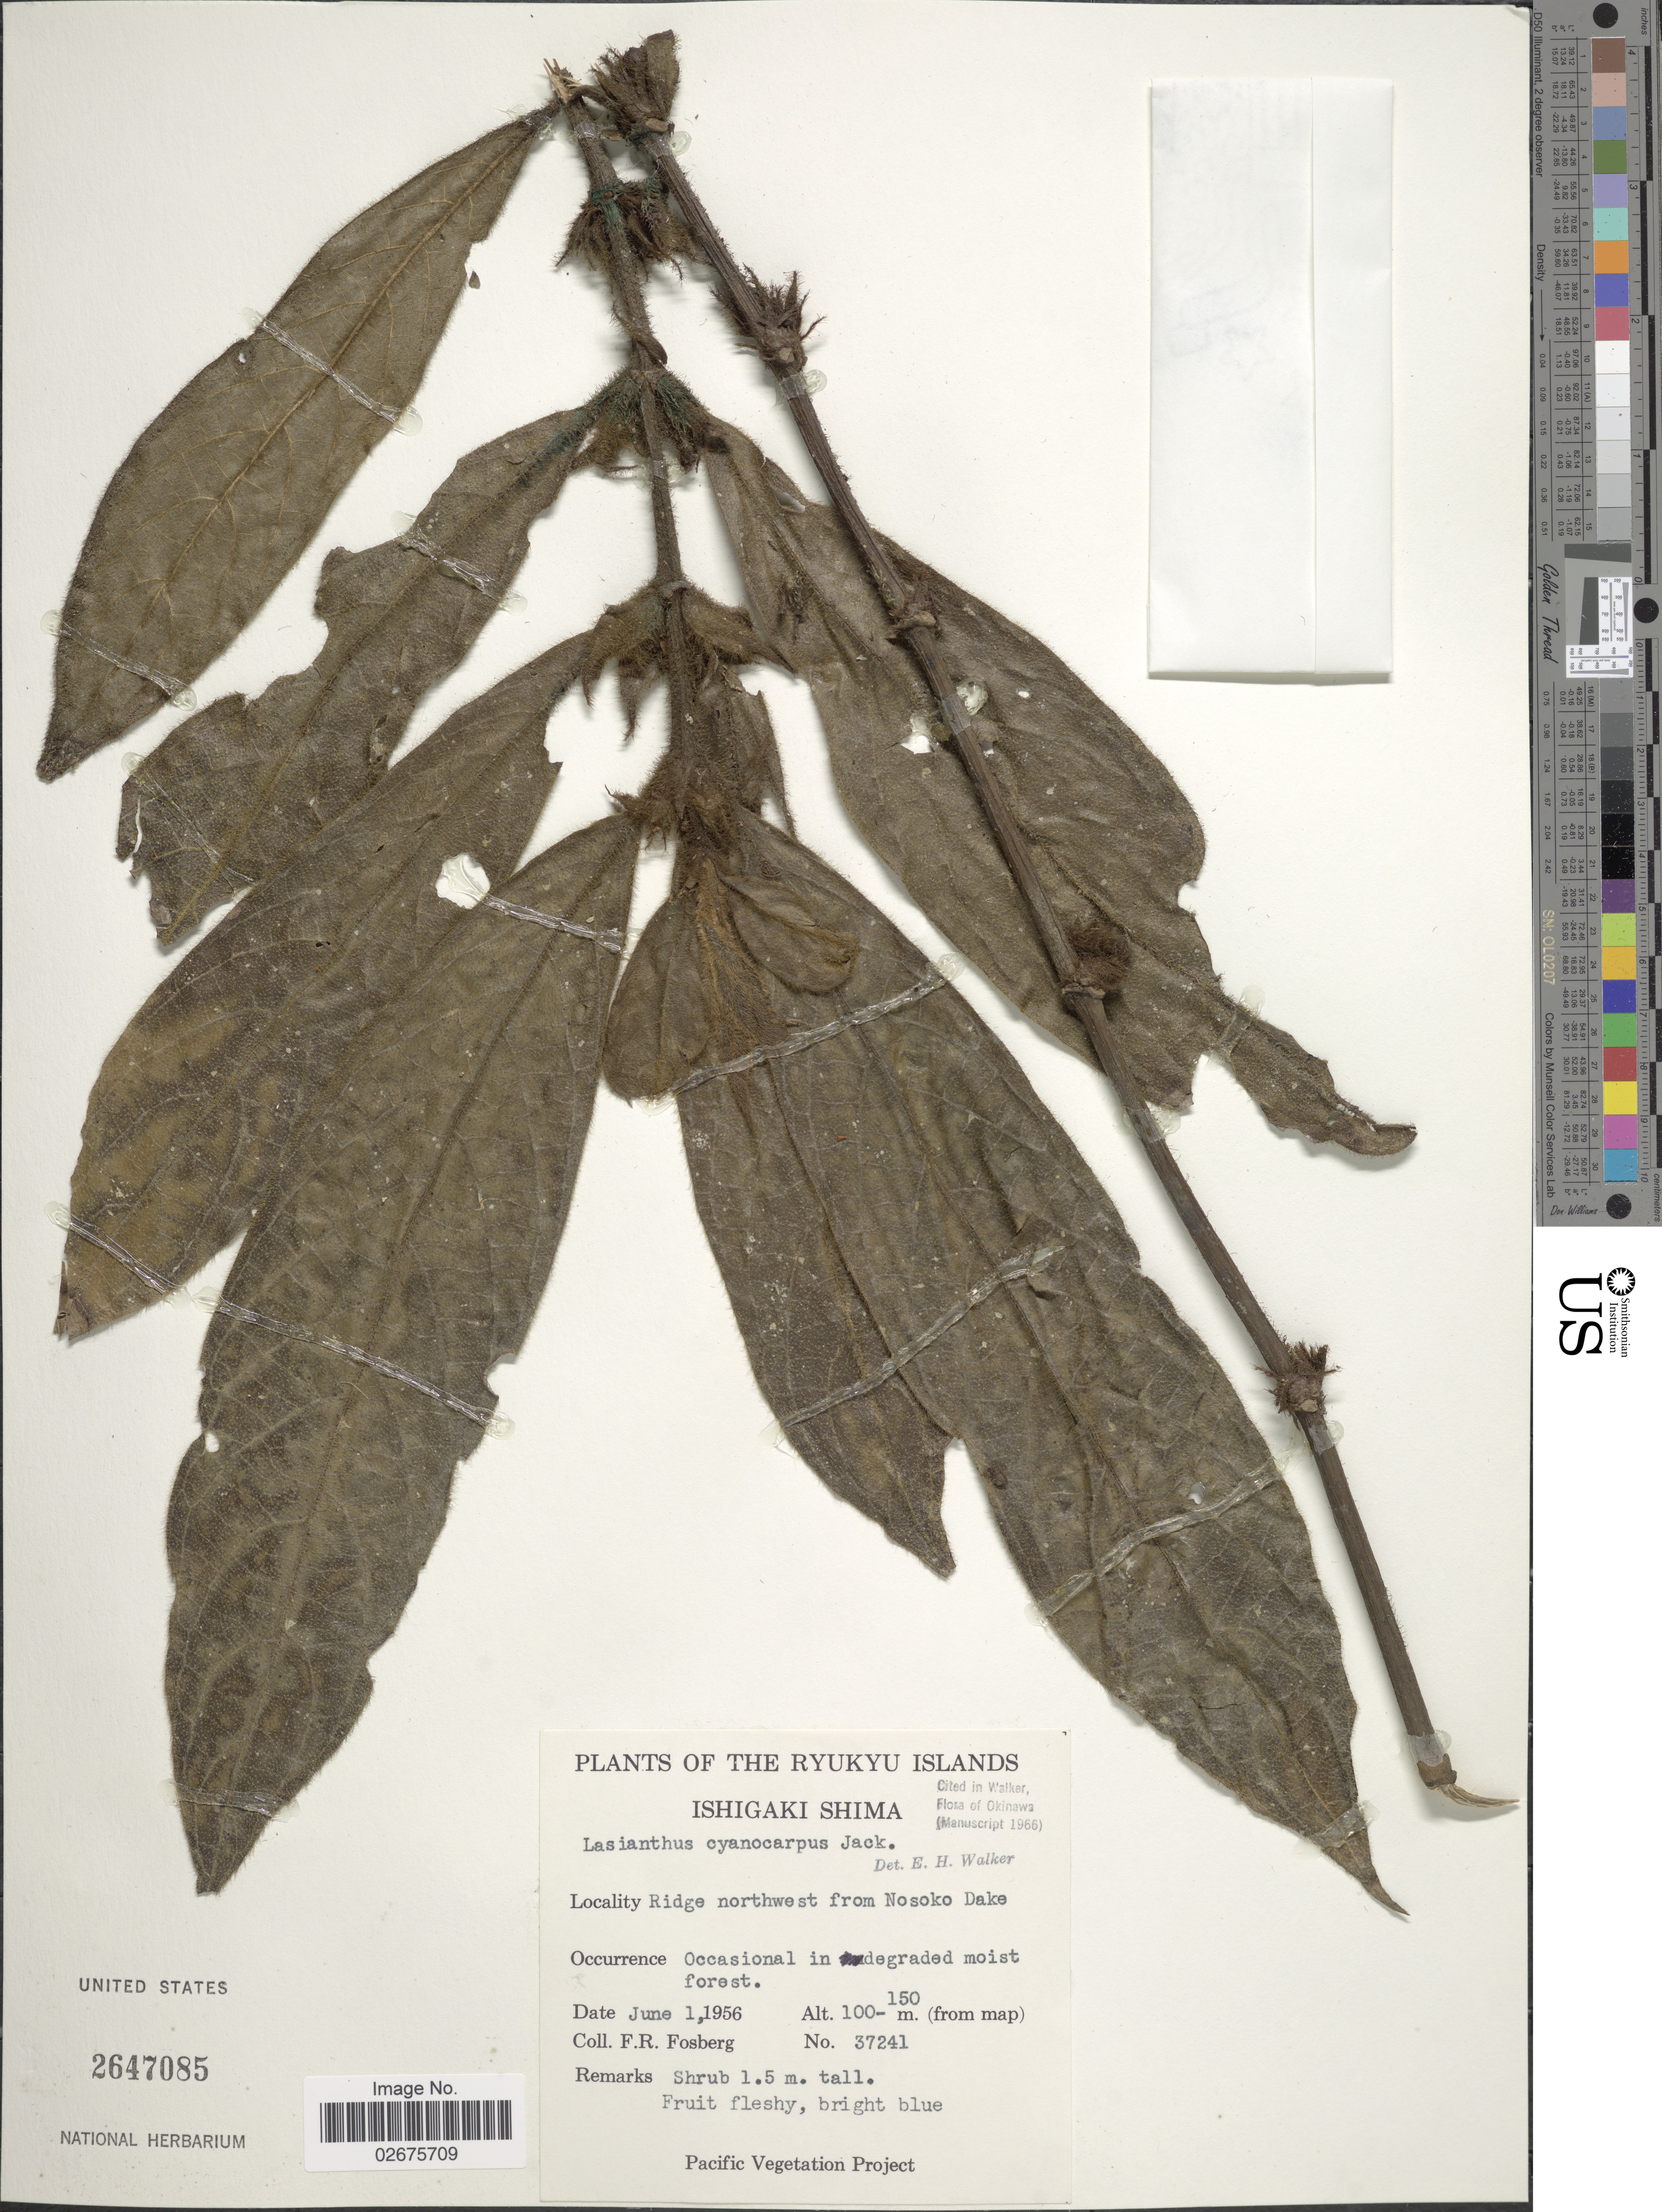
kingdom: Plantae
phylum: Tracheophyta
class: Magnoliopsida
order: Gentianales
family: Rubiaceae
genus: Lasianthus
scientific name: Lasianthus cyanocarpus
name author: Jack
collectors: F. R. Fosberg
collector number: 37241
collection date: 1956-06-01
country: Japan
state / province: Okinawa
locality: The Ryukyu Islands, Ishigaki Shima, Ridge northwest from Nosoko Dake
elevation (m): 100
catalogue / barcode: US 2647085